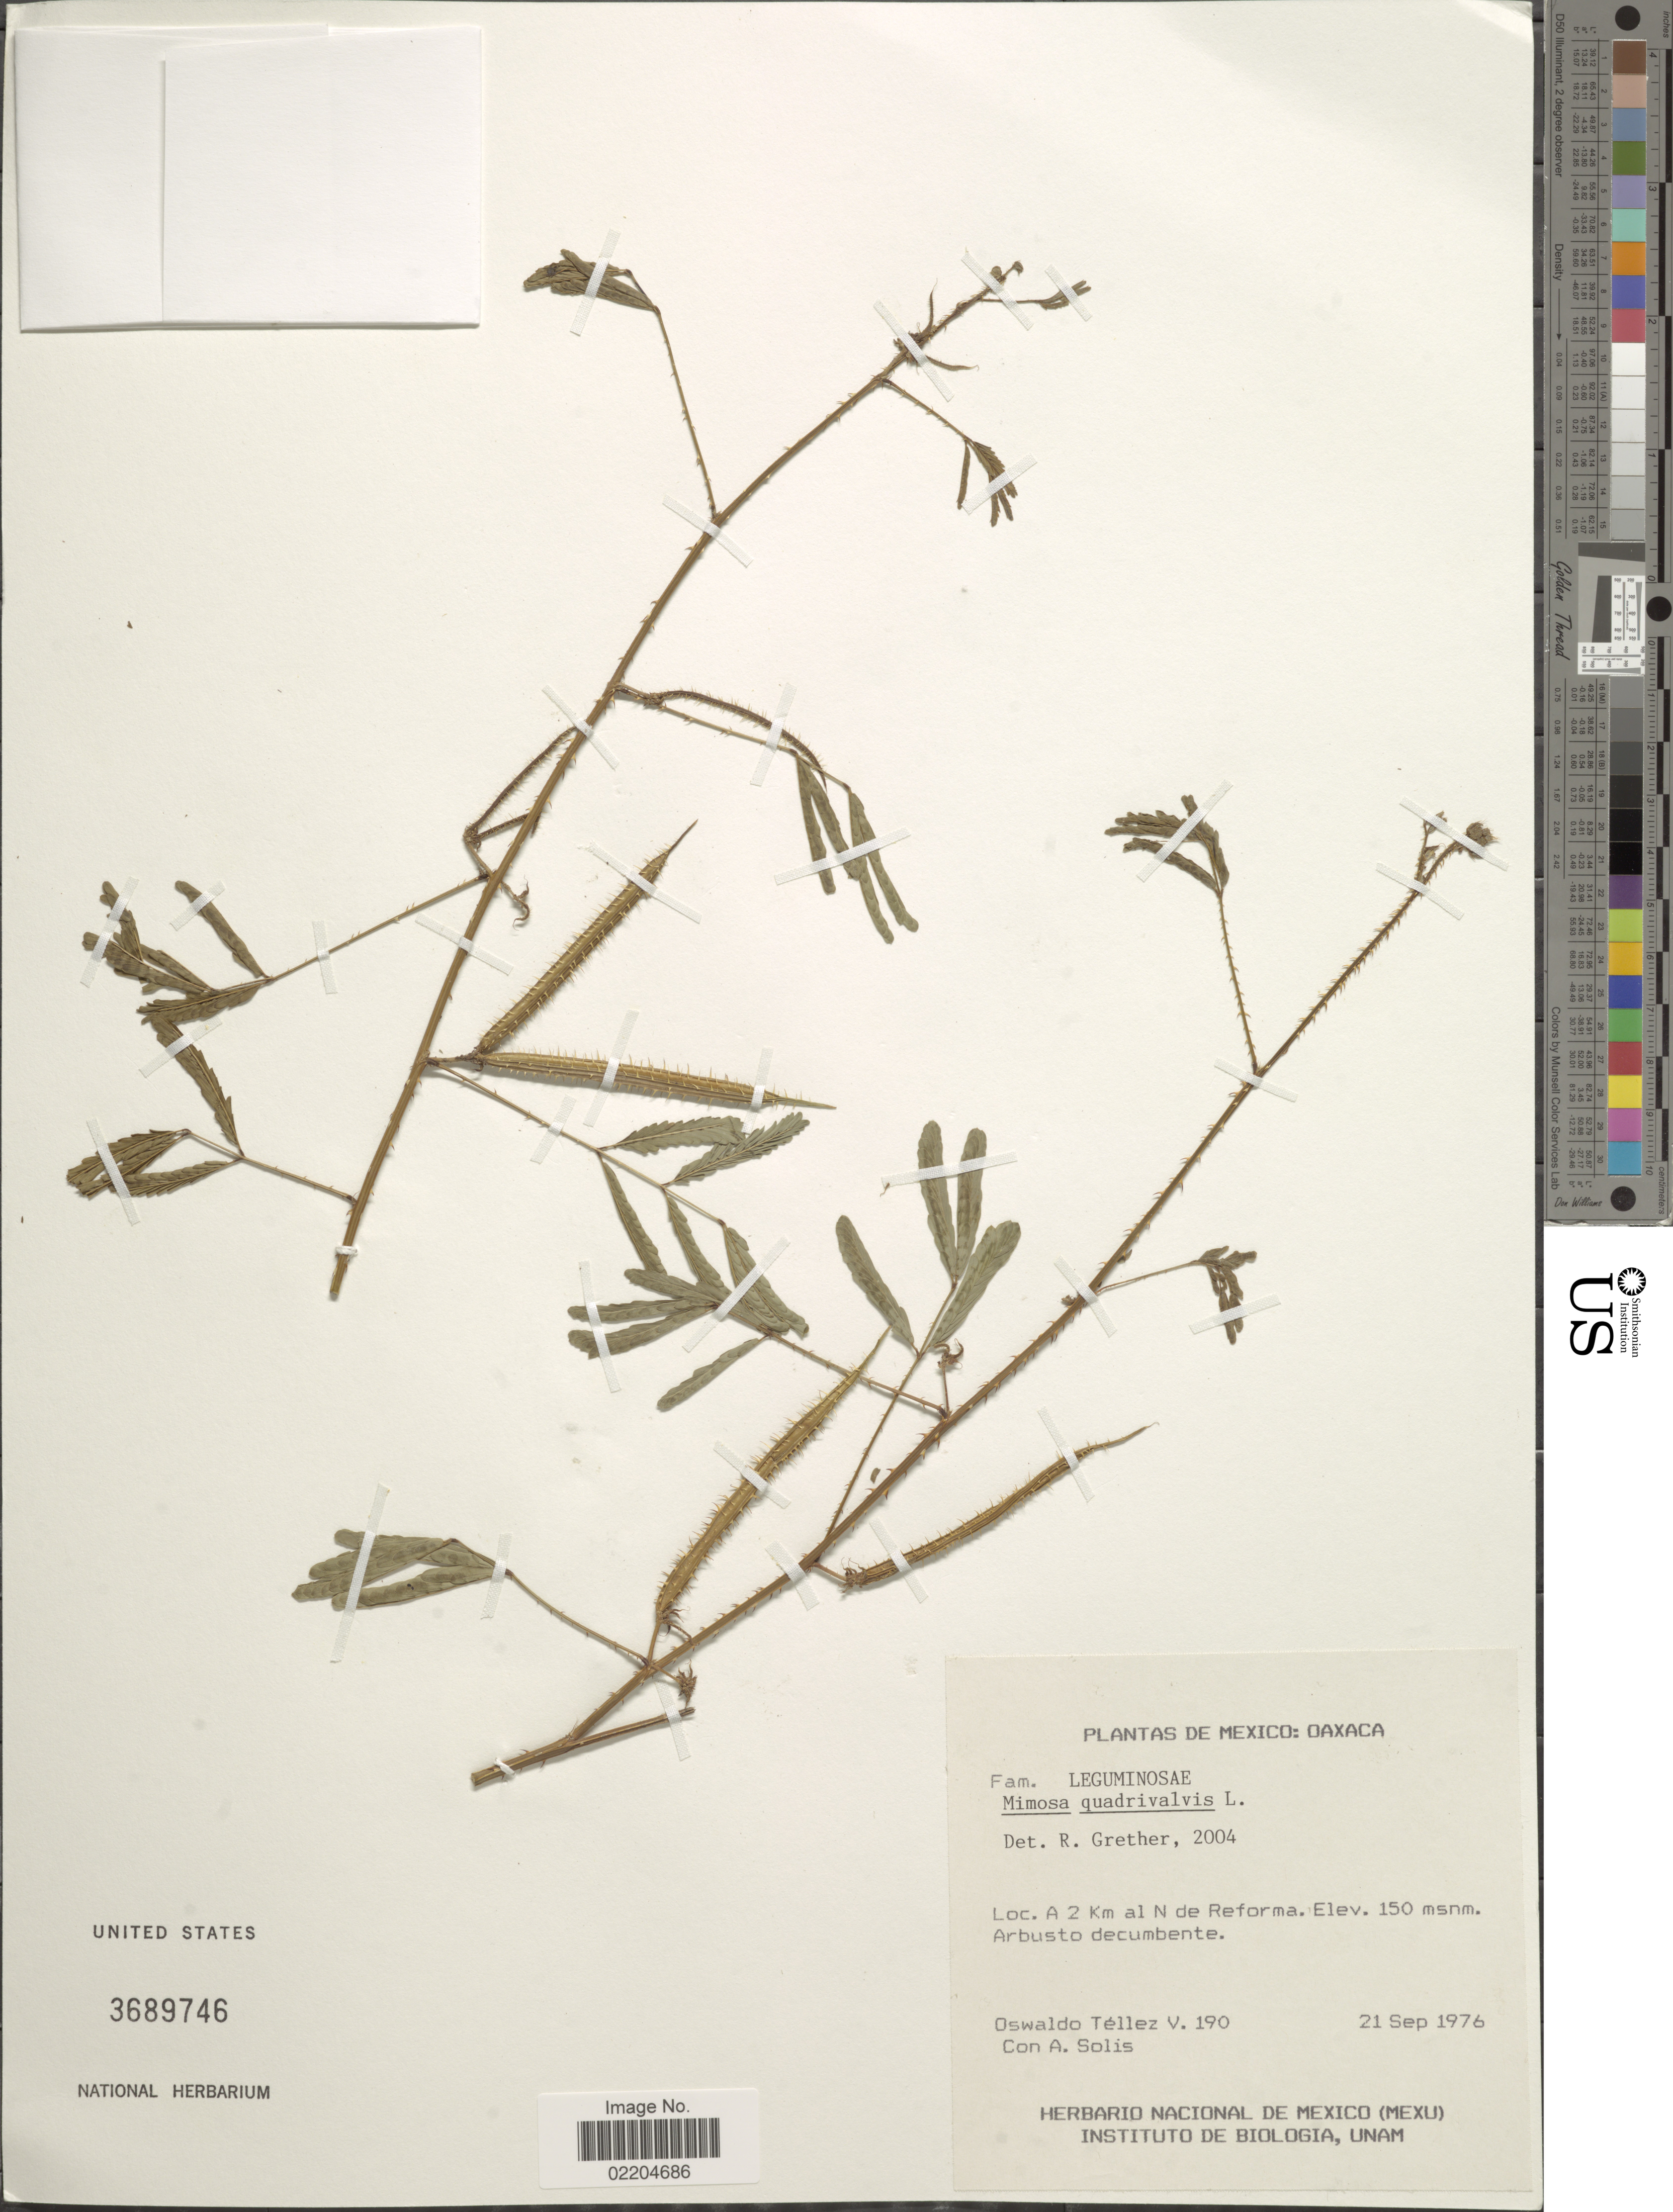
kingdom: Plantae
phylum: Tracheophyta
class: Magnoliopsida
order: Fabales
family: Fabaceae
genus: Mimosa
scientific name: Mimosa quadrivalvis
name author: L.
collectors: O. Téllez V. & A. Solis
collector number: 190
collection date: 1976-09-21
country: Mexico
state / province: Oaxaca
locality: Mexico: Oaxaca. Loc. A 2 Km al N de Reforma.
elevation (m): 150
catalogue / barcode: US 3689746